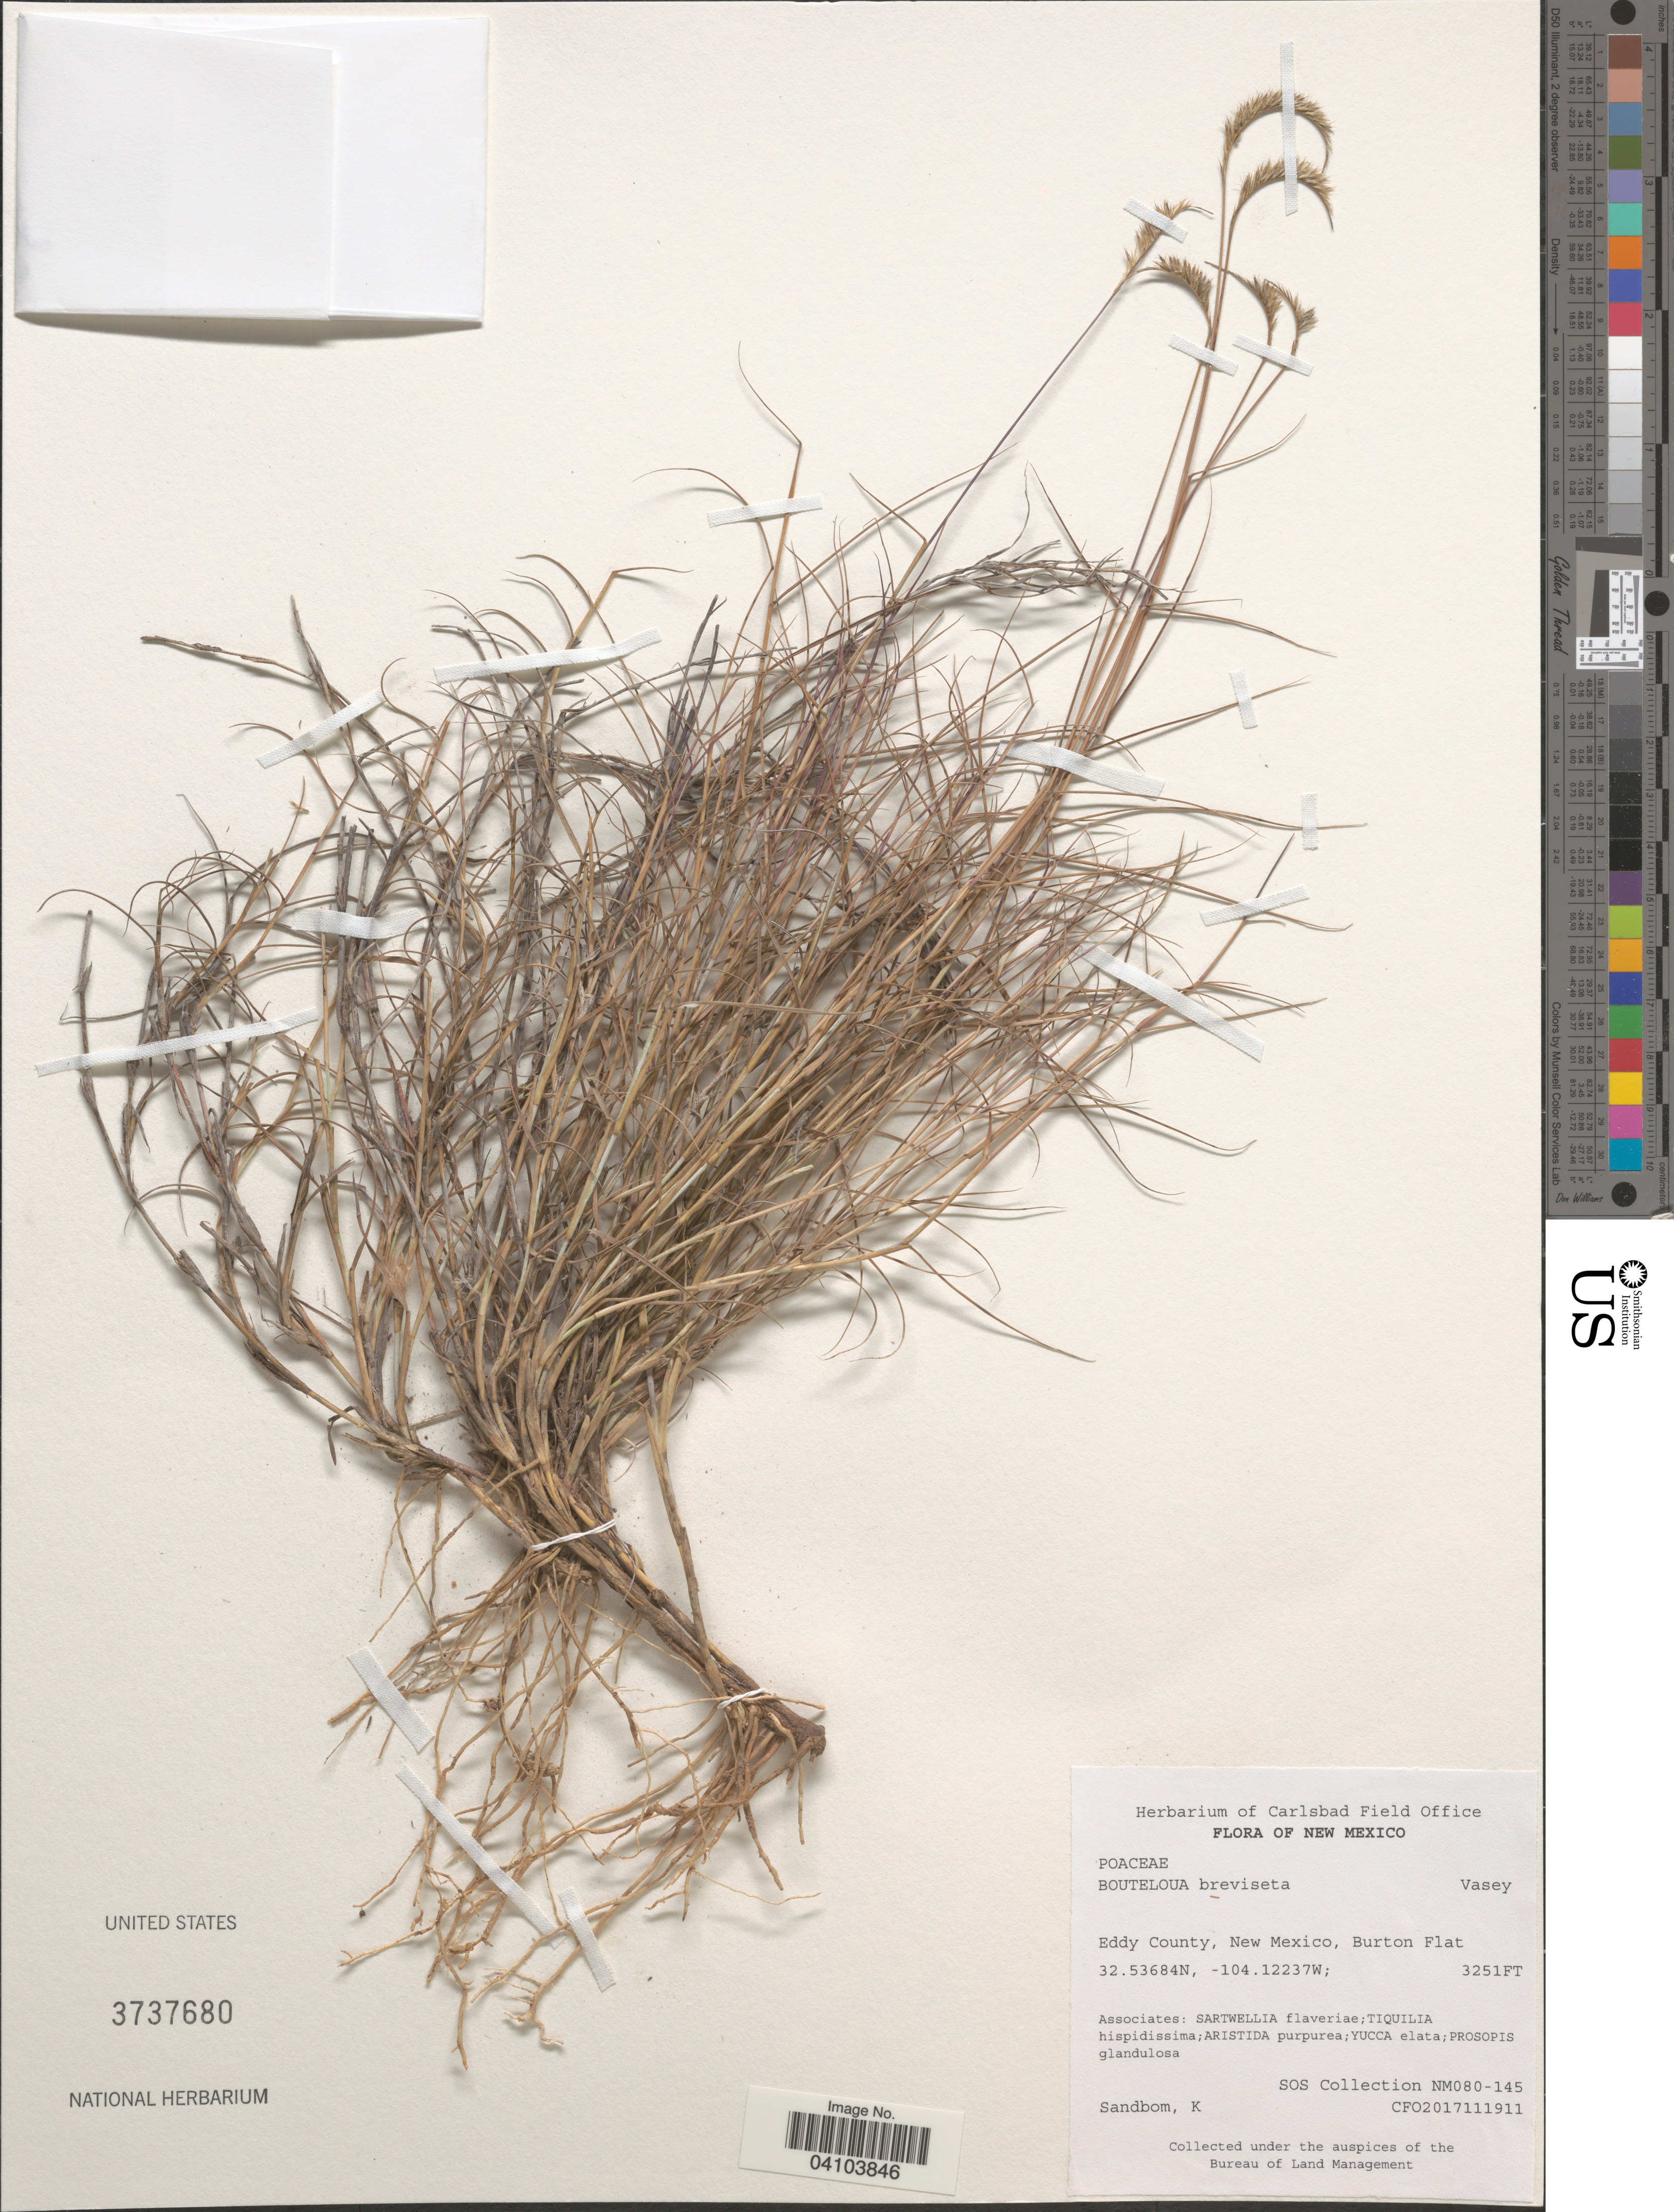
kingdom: Plantae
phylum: Tracheophyta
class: Liliopsida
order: Poales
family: Poaceae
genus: Bouteloua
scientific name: Bouteloua breviseta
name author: Vasey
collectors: K. Sandbom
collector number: CFO2017111911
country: United States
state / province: New Mexico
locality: Eddy County, Burton Flat.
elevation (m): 991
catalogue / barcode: US 3737680